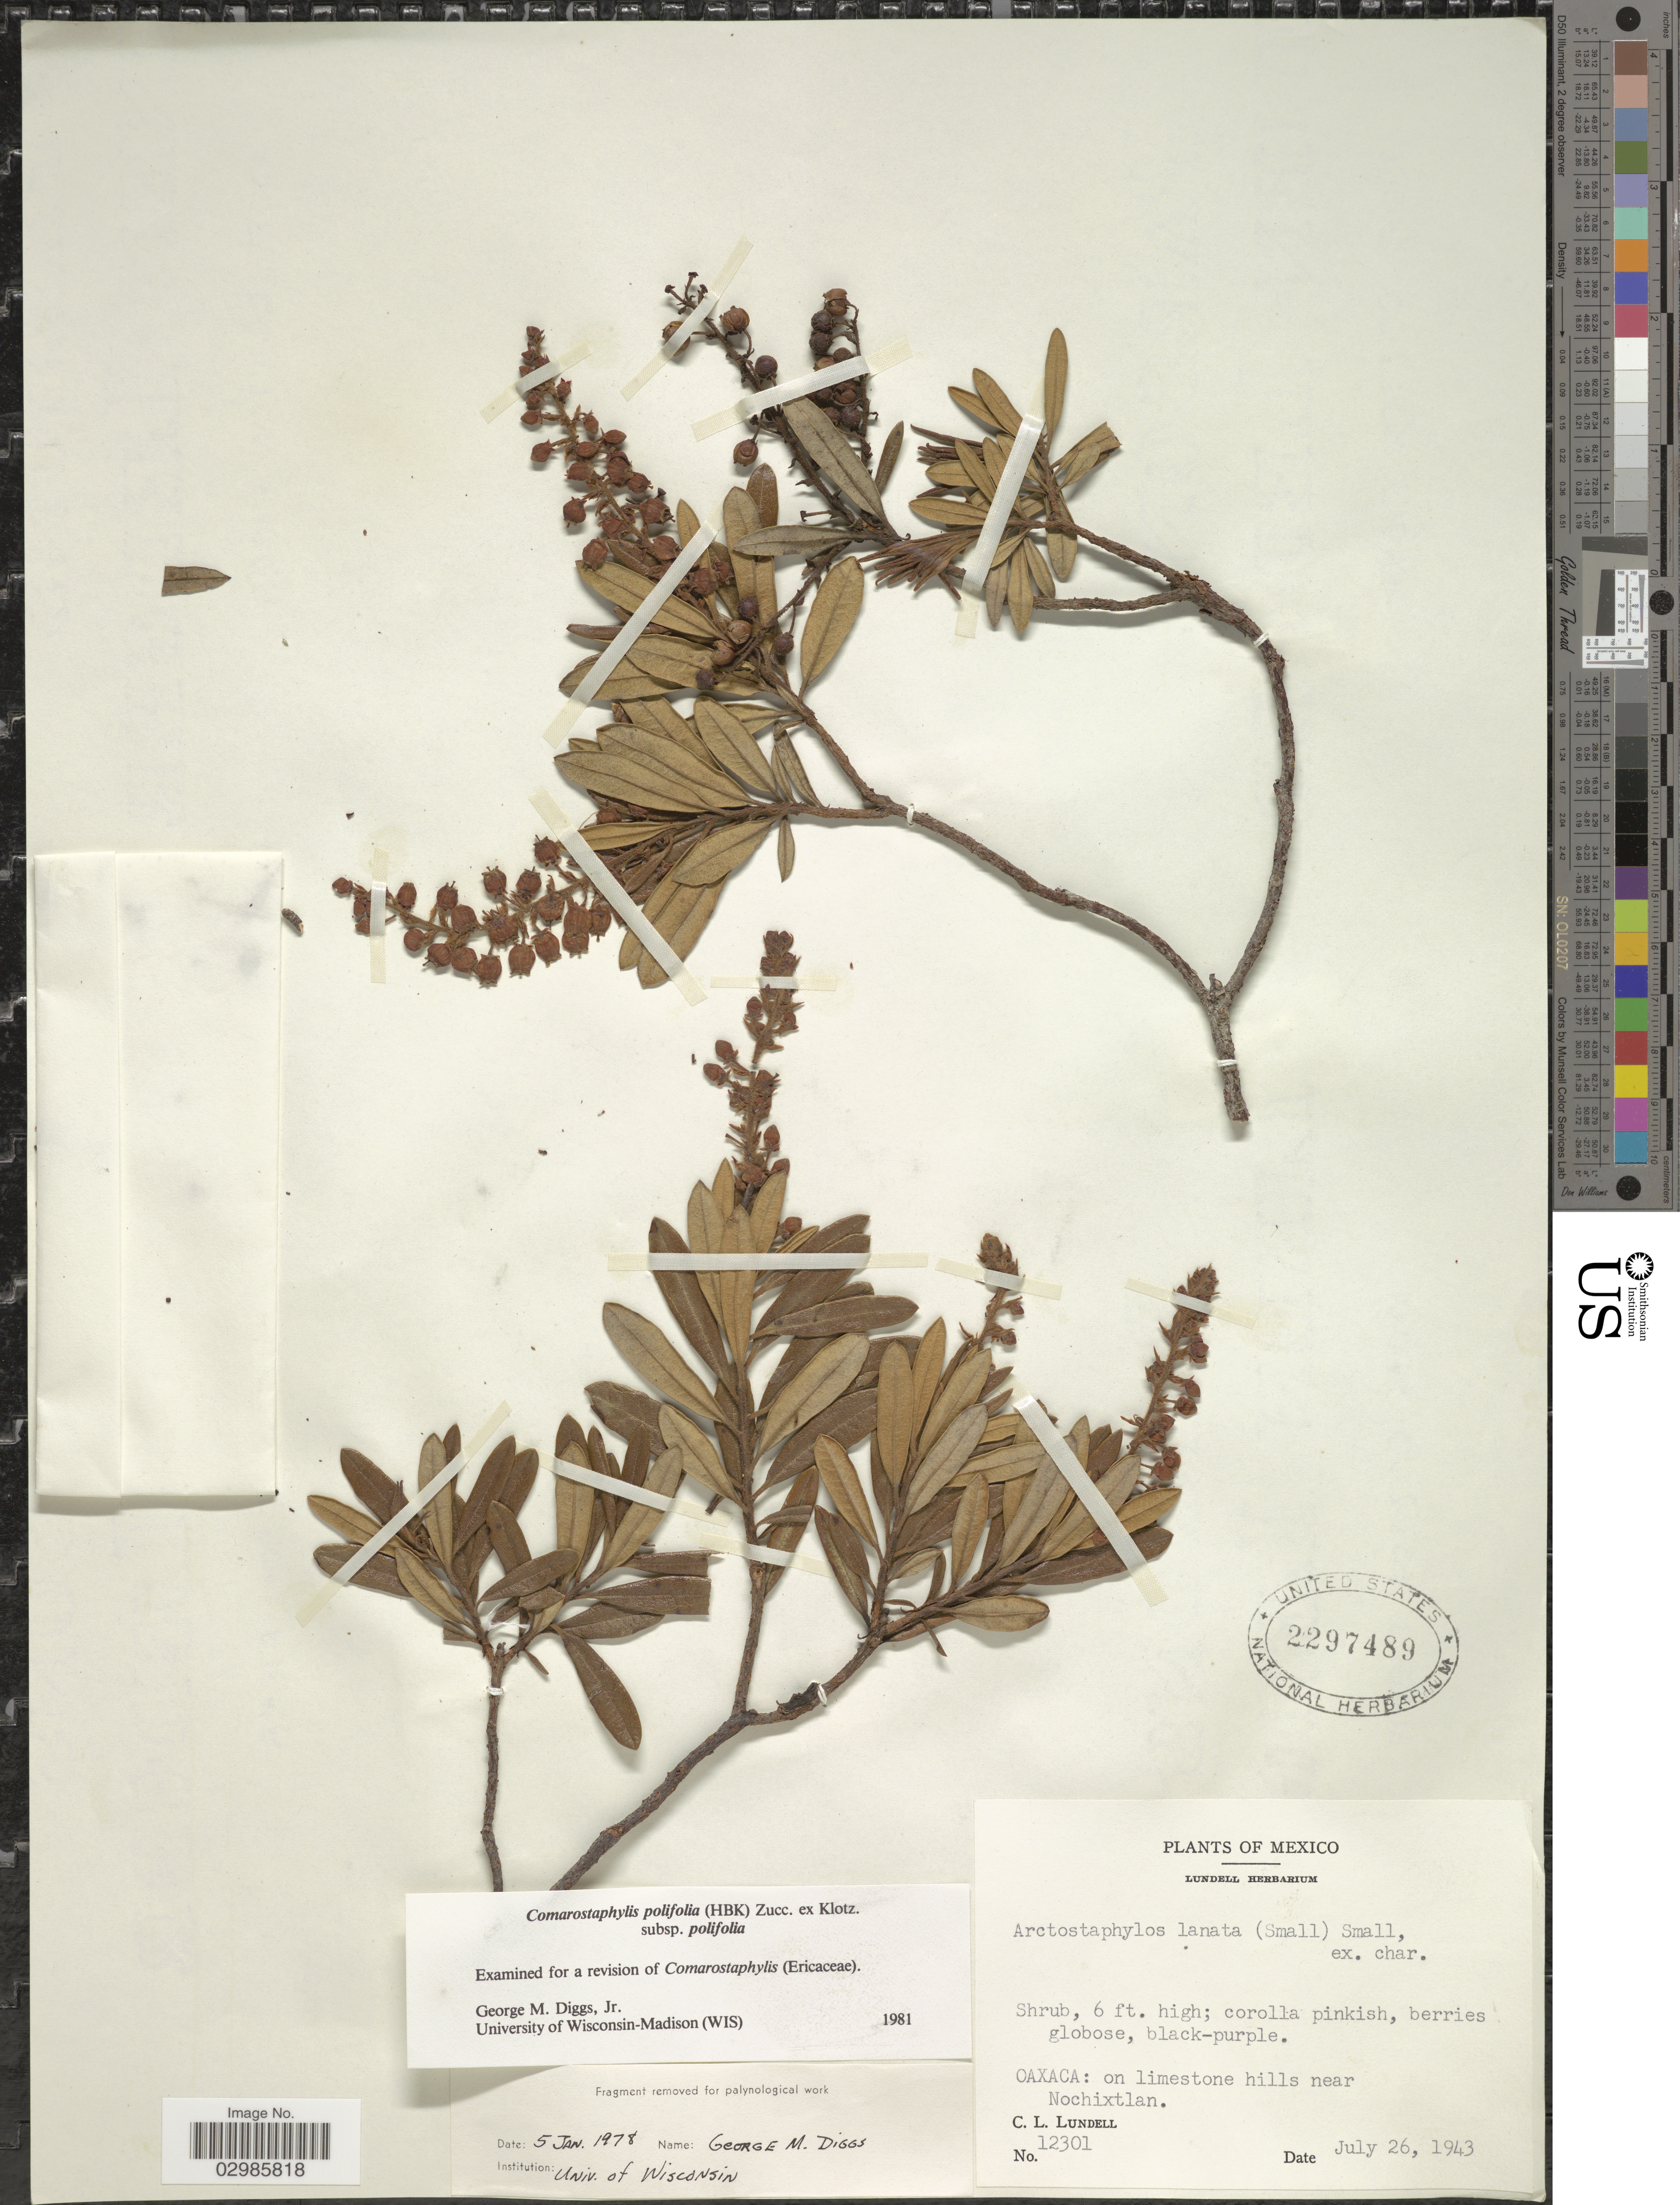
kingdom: Plantae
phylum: Tracheophyta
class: Magnoliopsida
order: Ericales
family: Ericaceae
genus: Comarostaphylis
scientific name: Comarostaphylis polifolia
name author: (Kunth) Zucc. ex Klotzsch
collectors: C. L. Lundell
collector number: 12301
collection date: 1943-07-26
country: Mexico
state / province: Oaxaca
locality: On limestone hills near Nochixtlan.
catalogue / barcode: US 2297489